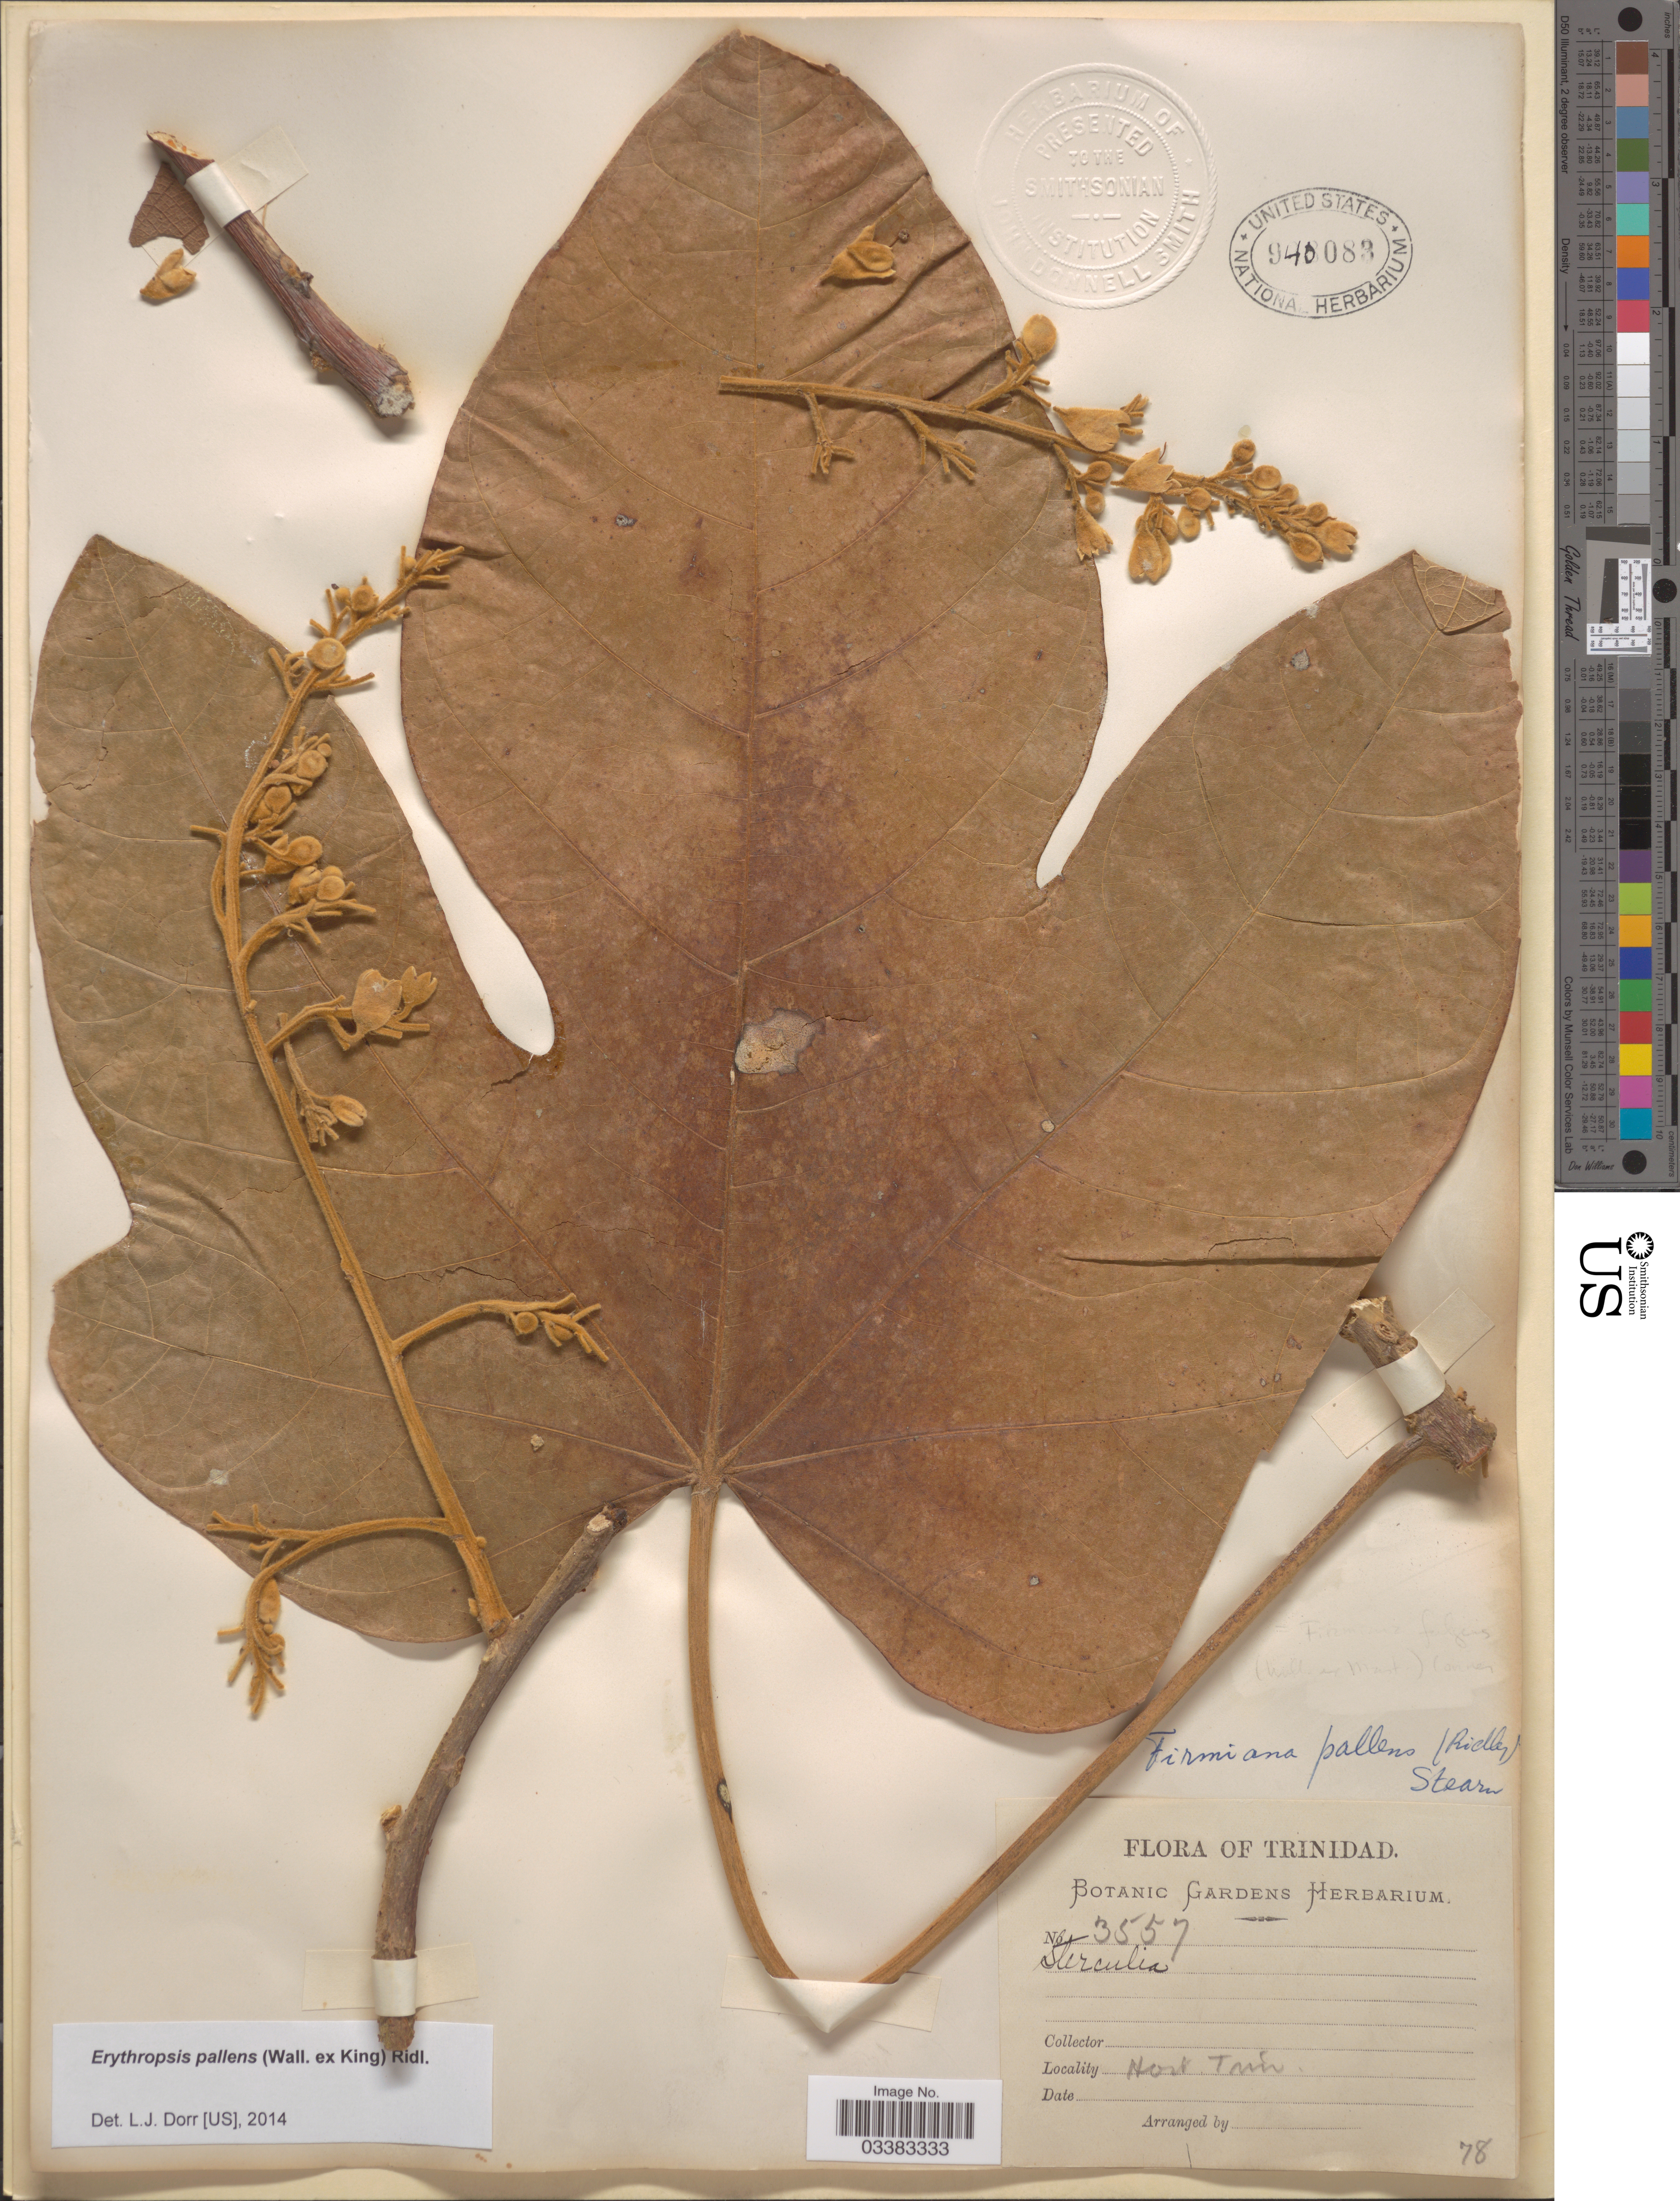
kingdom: Plantae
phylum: Tracheophyta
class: Magnoliopsida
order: Malvales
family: Malvaceae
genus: Erythropsis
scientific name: Erythropsis pallens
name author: (Wall. ex King) Ridl.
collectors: ex herb. Botanic Gardens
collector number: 3557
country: Trinidad and Tobago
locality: Trinidad. Hort. Trin.